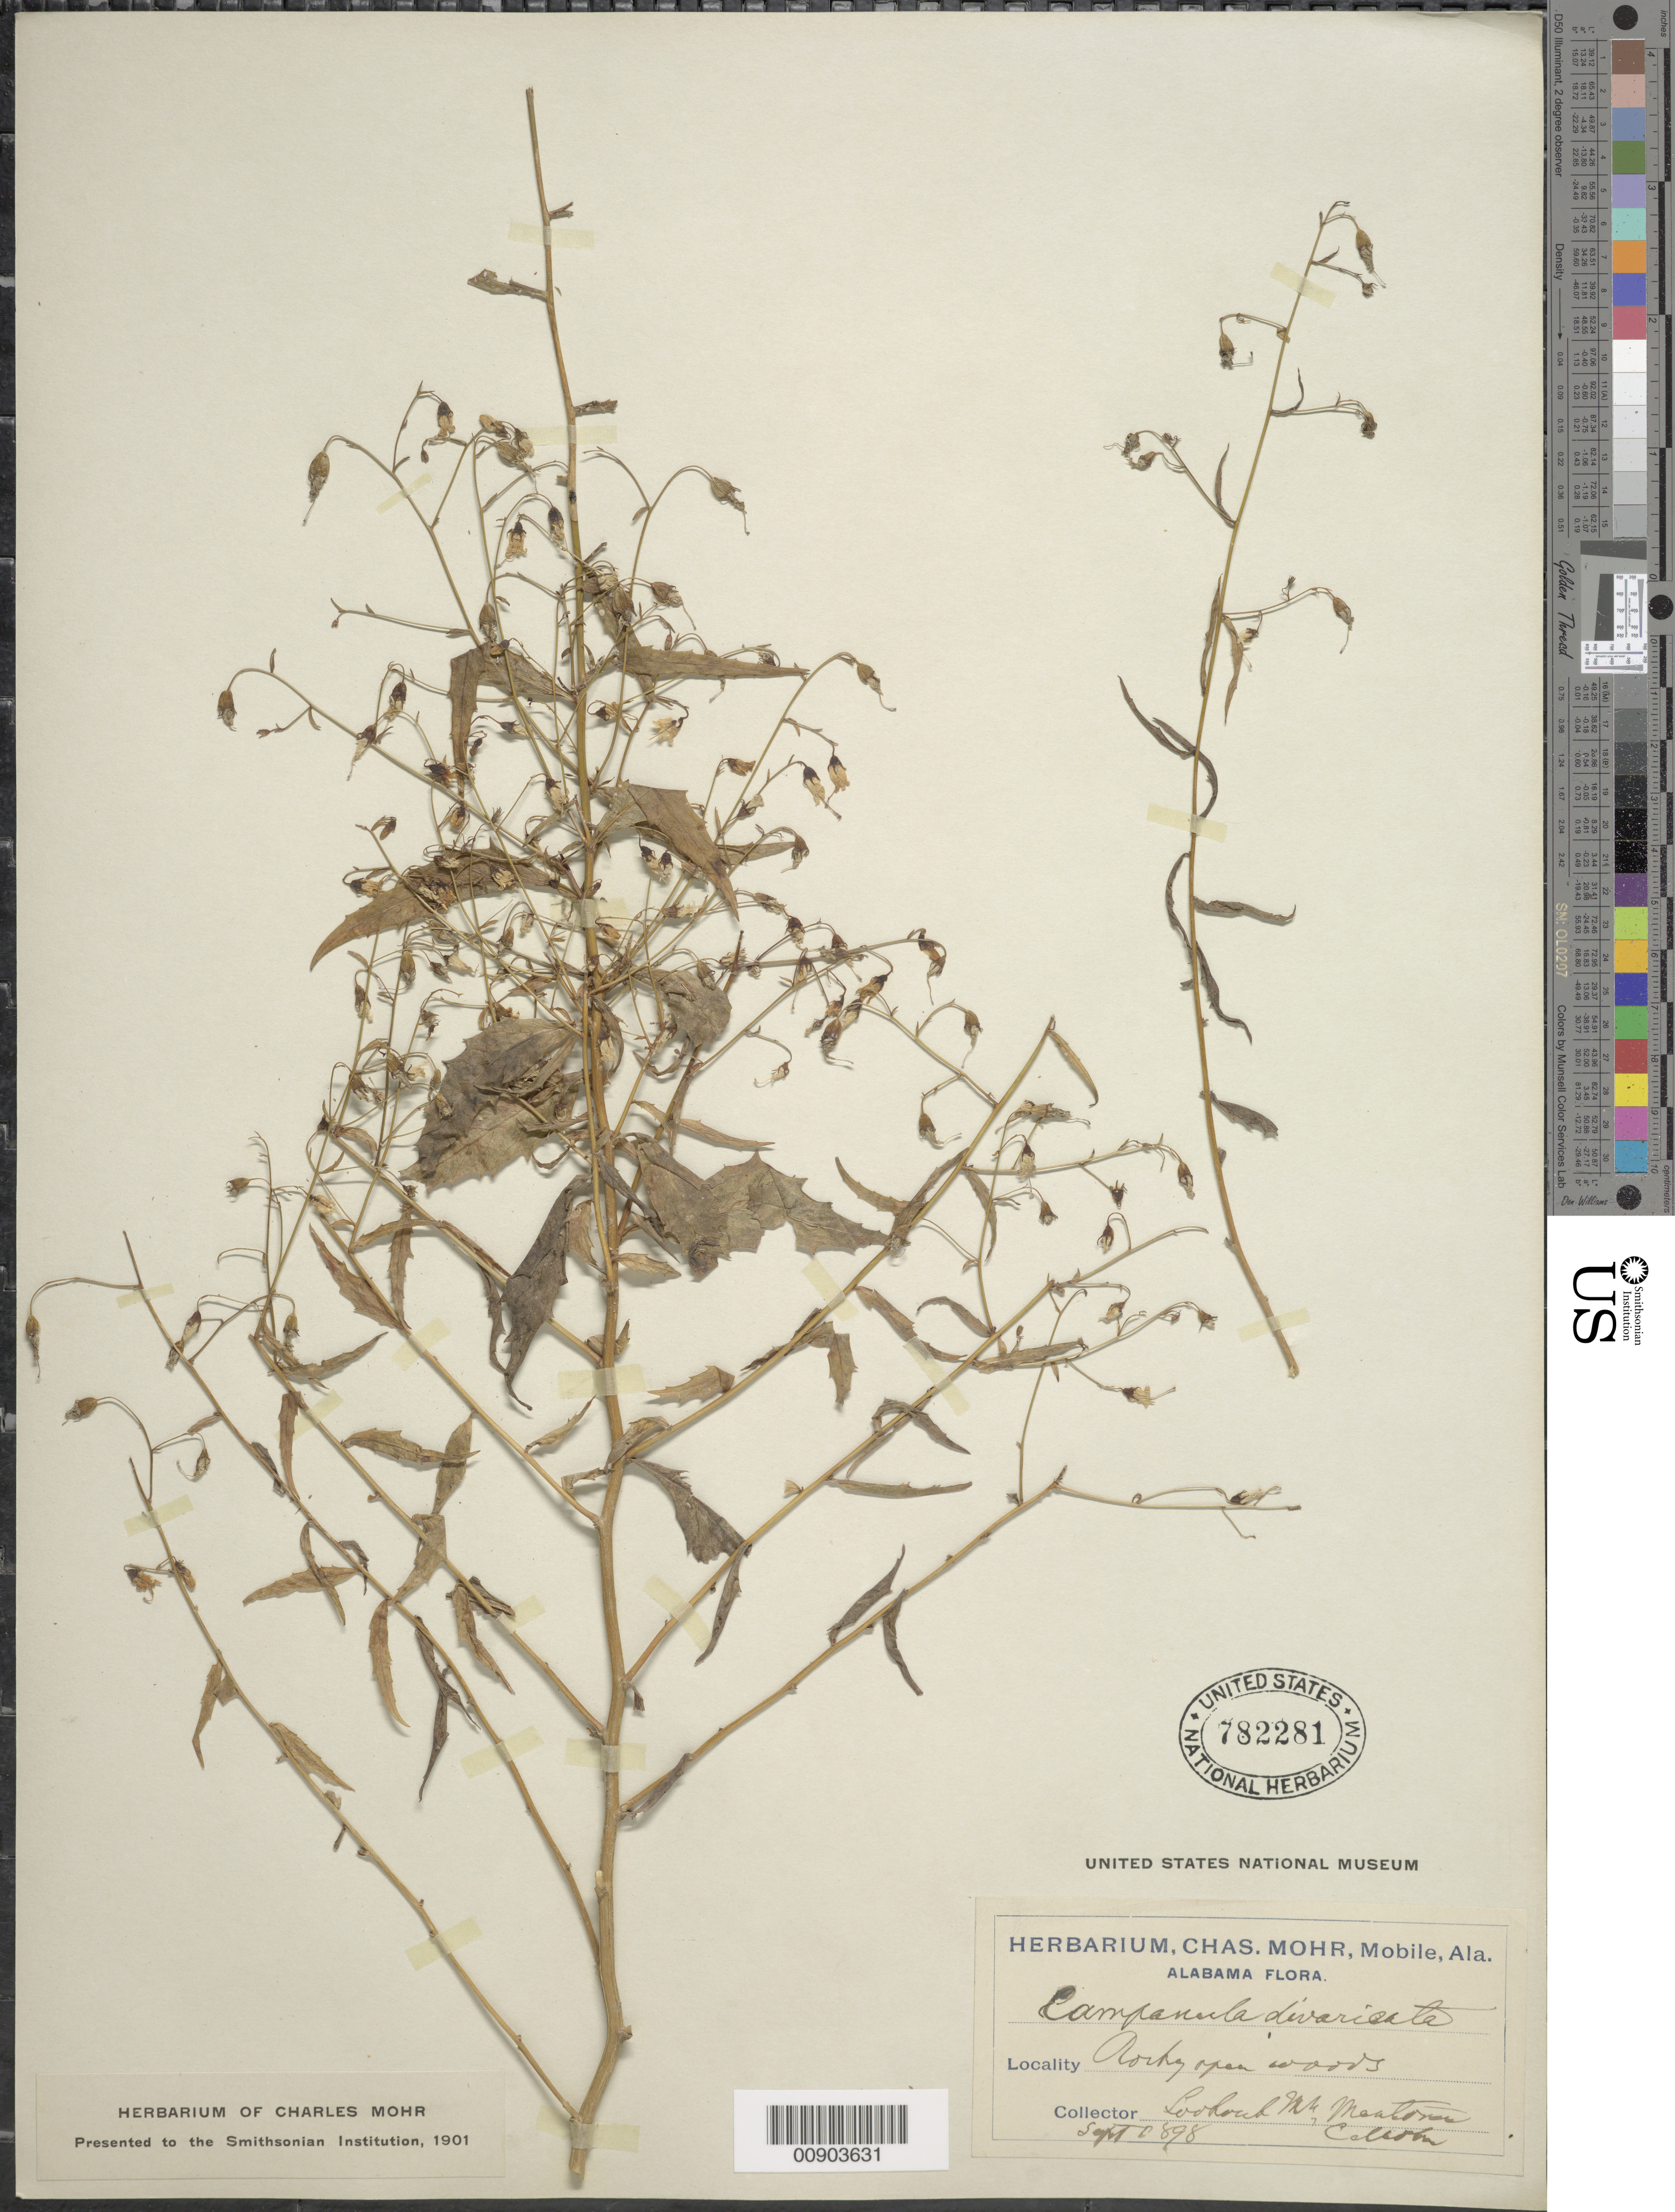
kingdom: Plantae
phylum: Tracheophyta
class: Magnoliopsida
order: Asterales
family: Campanulaceae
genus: Campanula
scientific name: Campanula divaricata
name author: Michx.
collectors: C. T. Mohr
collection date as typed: Sept 1898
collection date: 1898-09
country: United States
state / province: Alabama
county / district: Dekalb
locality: Mentone, Lookout Mt.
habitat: On rocks.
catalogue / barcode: US 782281